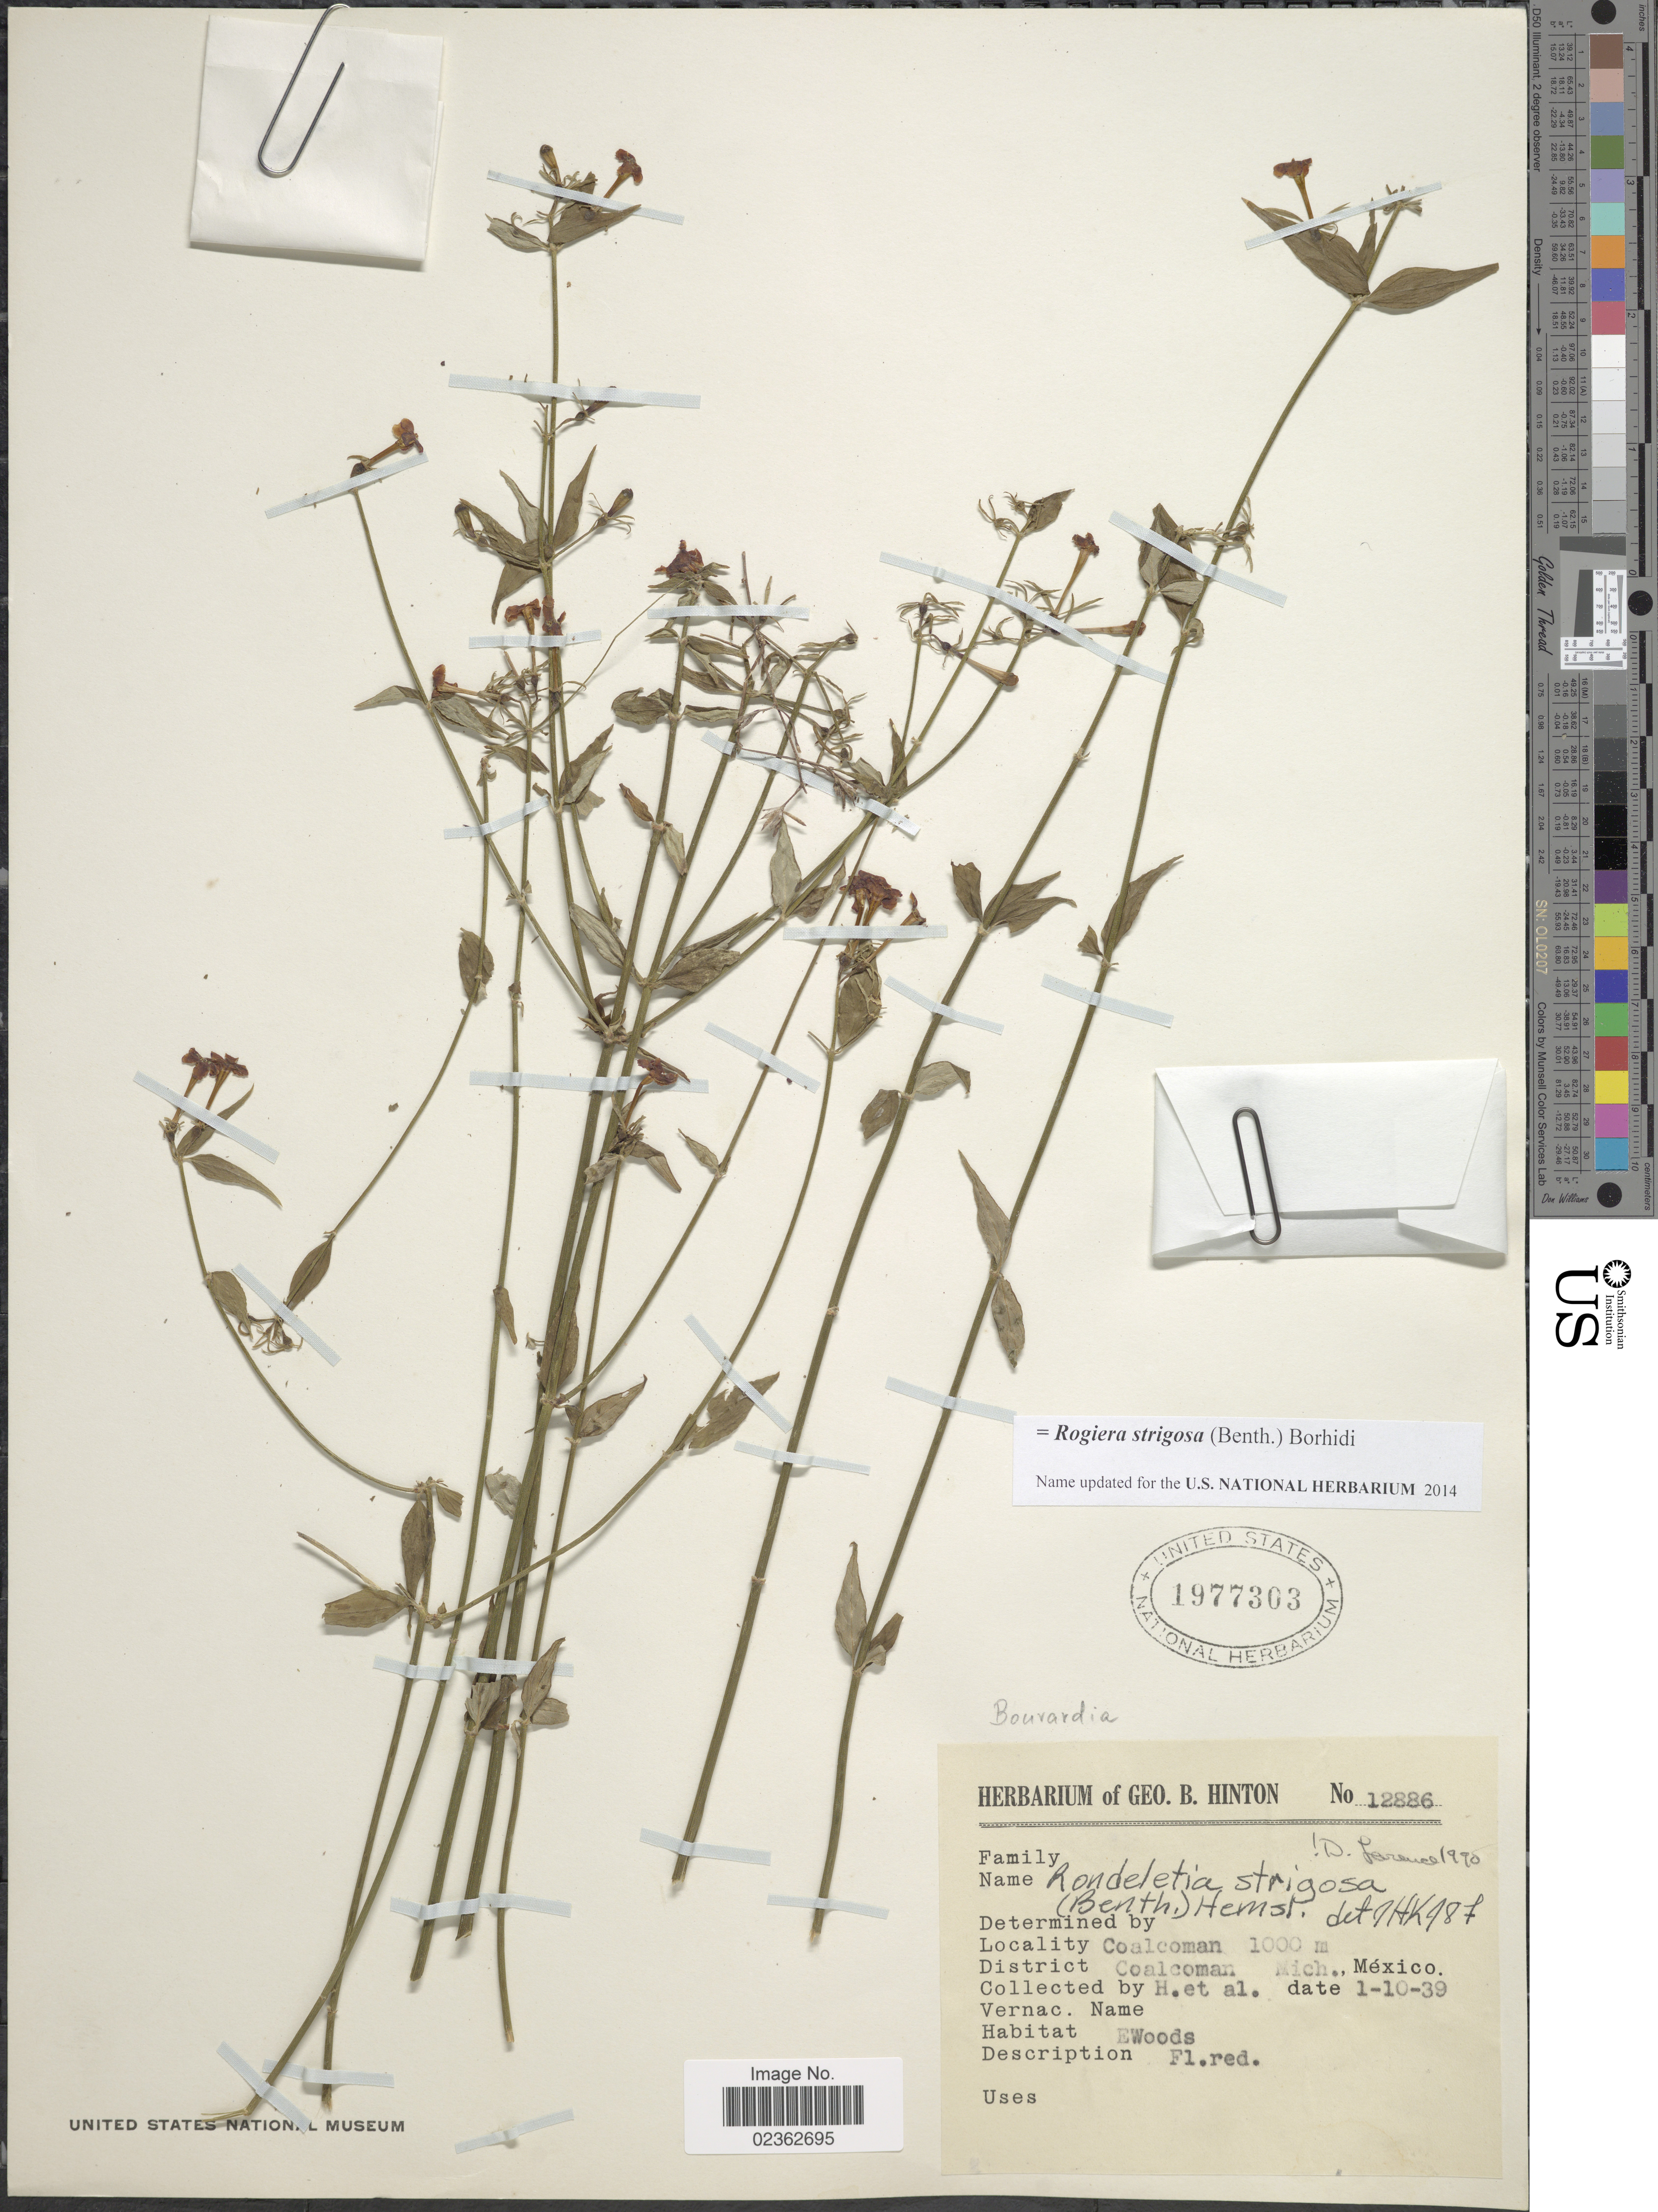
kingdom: Plantae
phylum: Tracheophyta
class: Magnoliopsida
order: Gentianales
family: Rubiaceae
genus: Rogiera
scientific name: Rogiera strigosa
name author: (Benth.) Borhidi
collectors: G. B. Hinton & et al.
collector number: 12886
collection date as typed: Transcribed d/m/y: 10/1/39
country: Mexico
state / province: Michoacán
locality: Coalcoman, District Coalcoman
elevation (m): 1000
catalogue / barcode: US 1977303